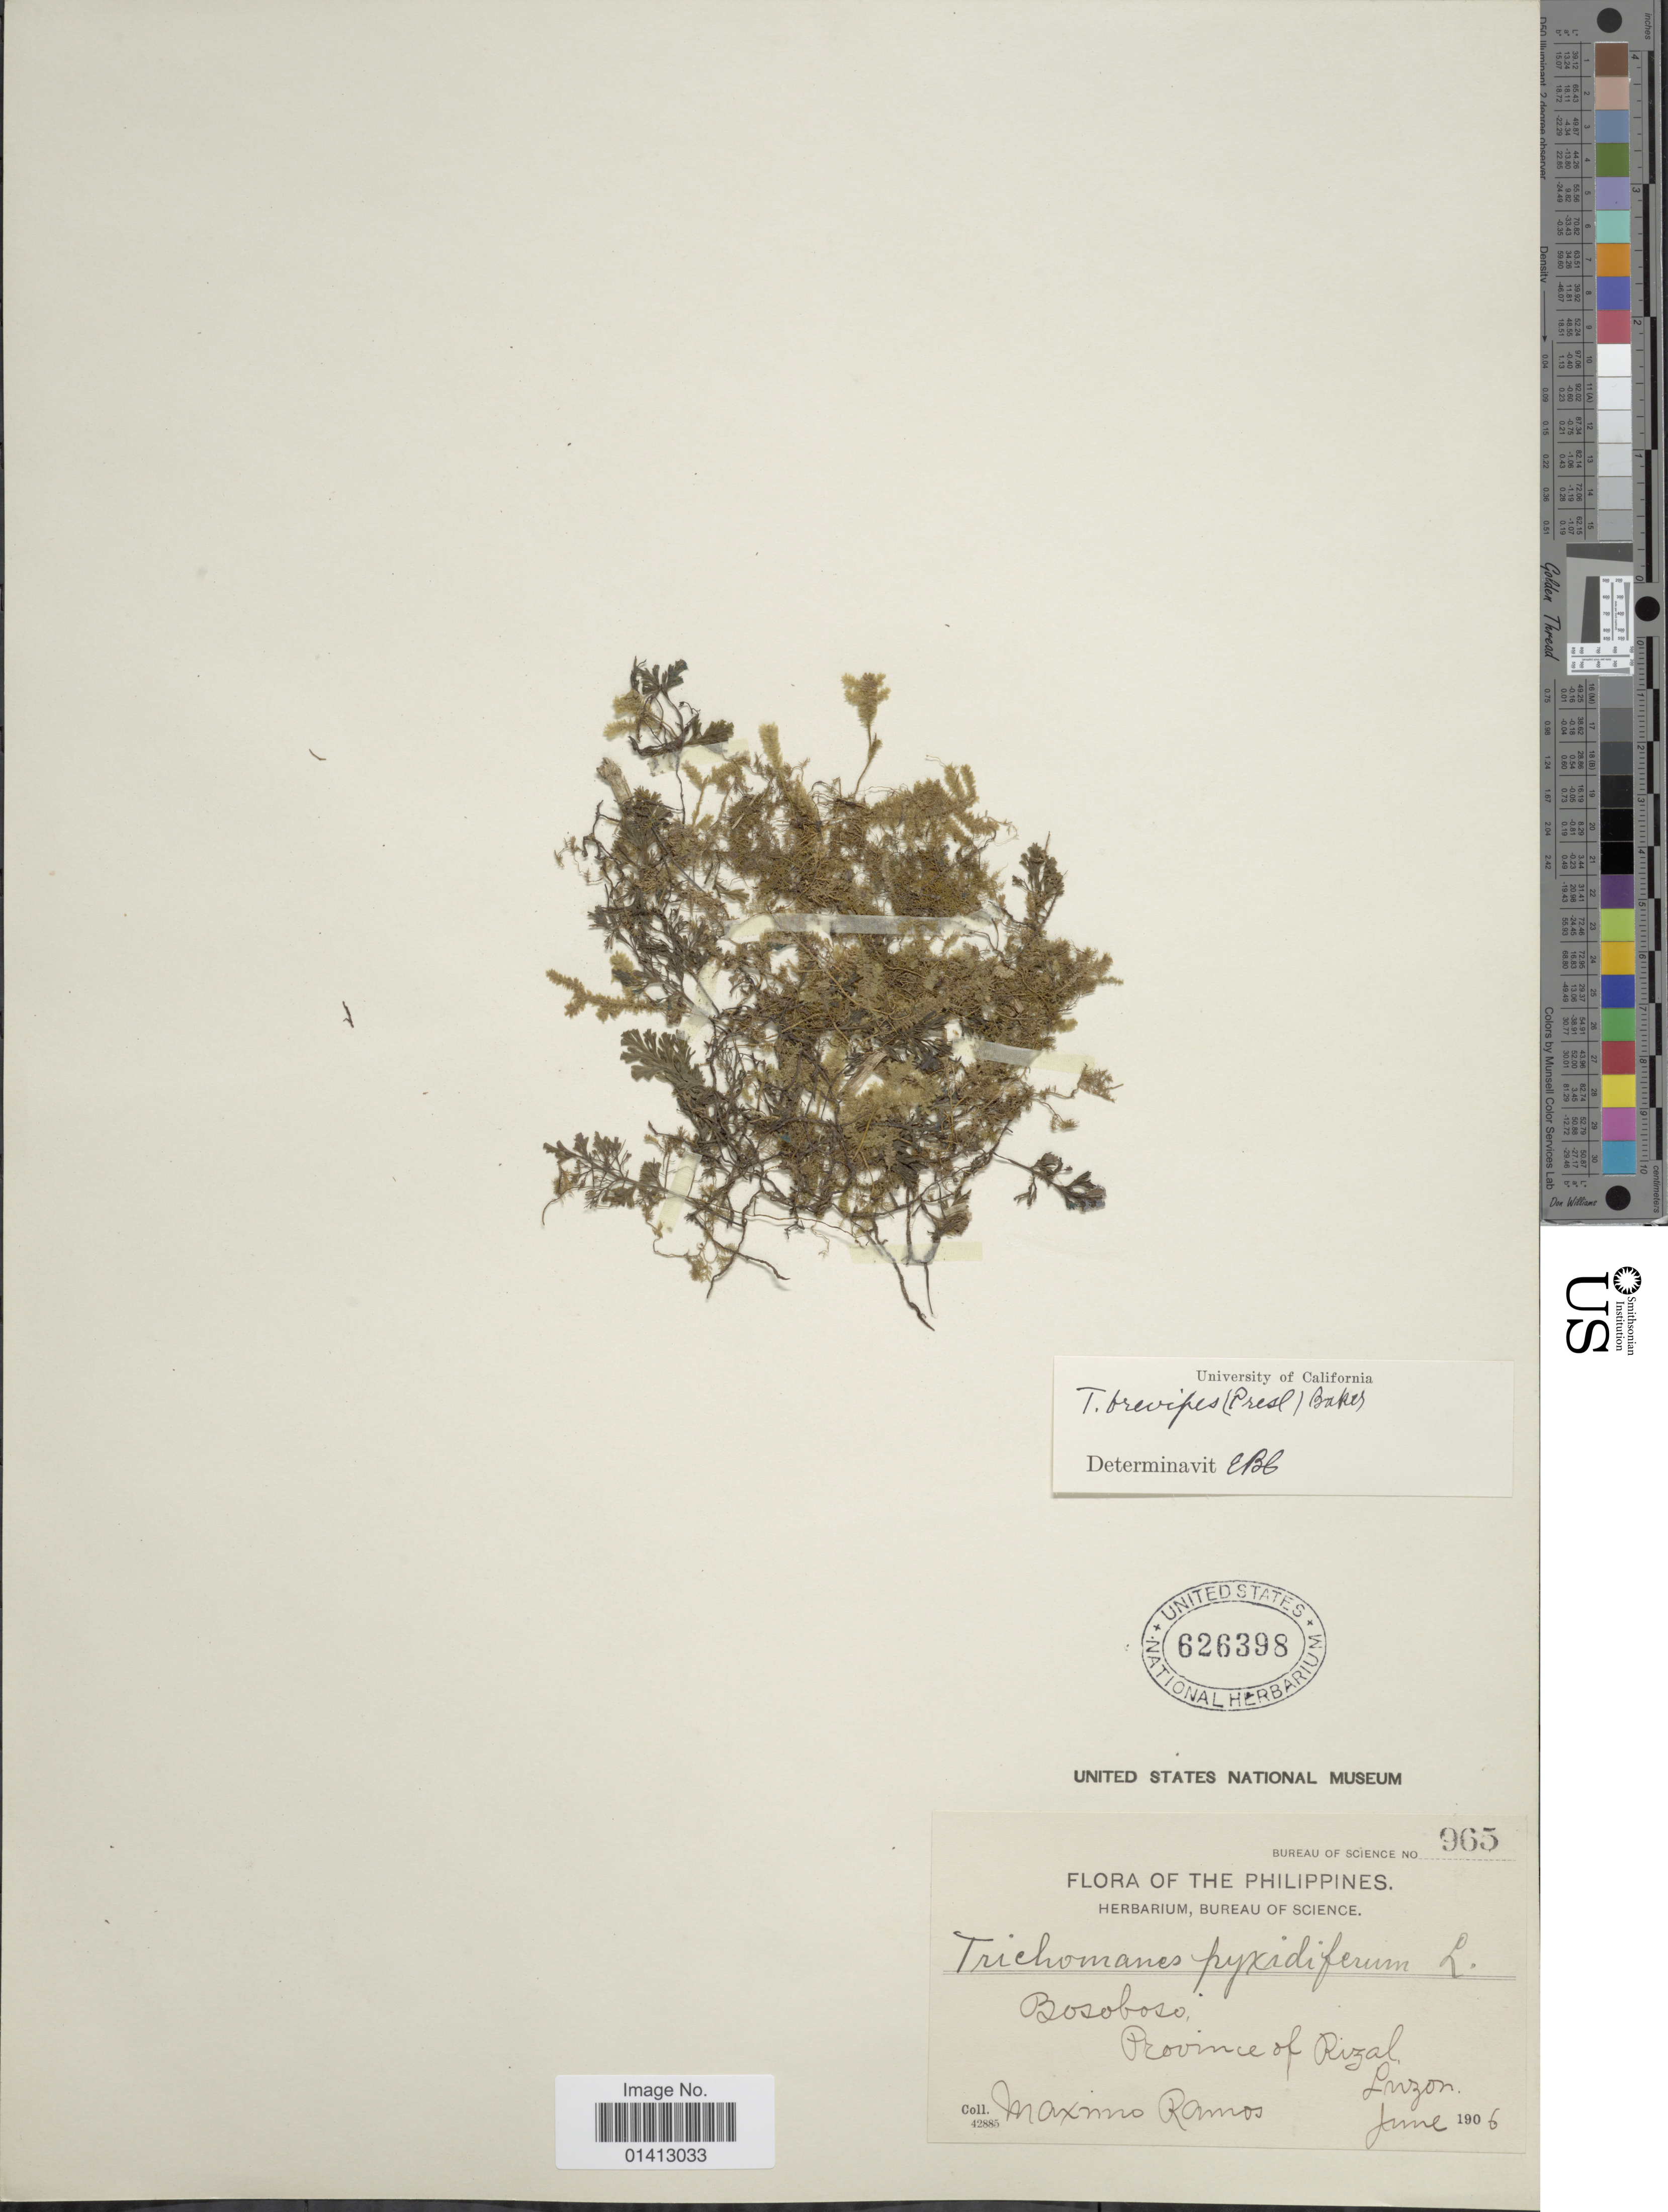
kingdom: Plantae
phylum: Tracheophyta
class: Polypodiopsida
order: Hymenophyllales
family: Hymenophyllaceae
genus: Crepidomanes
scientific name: Crepidomanes brevipes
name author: (C. Presl) Copel.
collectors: M. Ramos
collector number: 965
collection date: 1906-06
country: Philippines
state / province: Calabarzon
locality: Bosoboso, Province of Rizal, Luzon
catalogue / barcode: US 626398